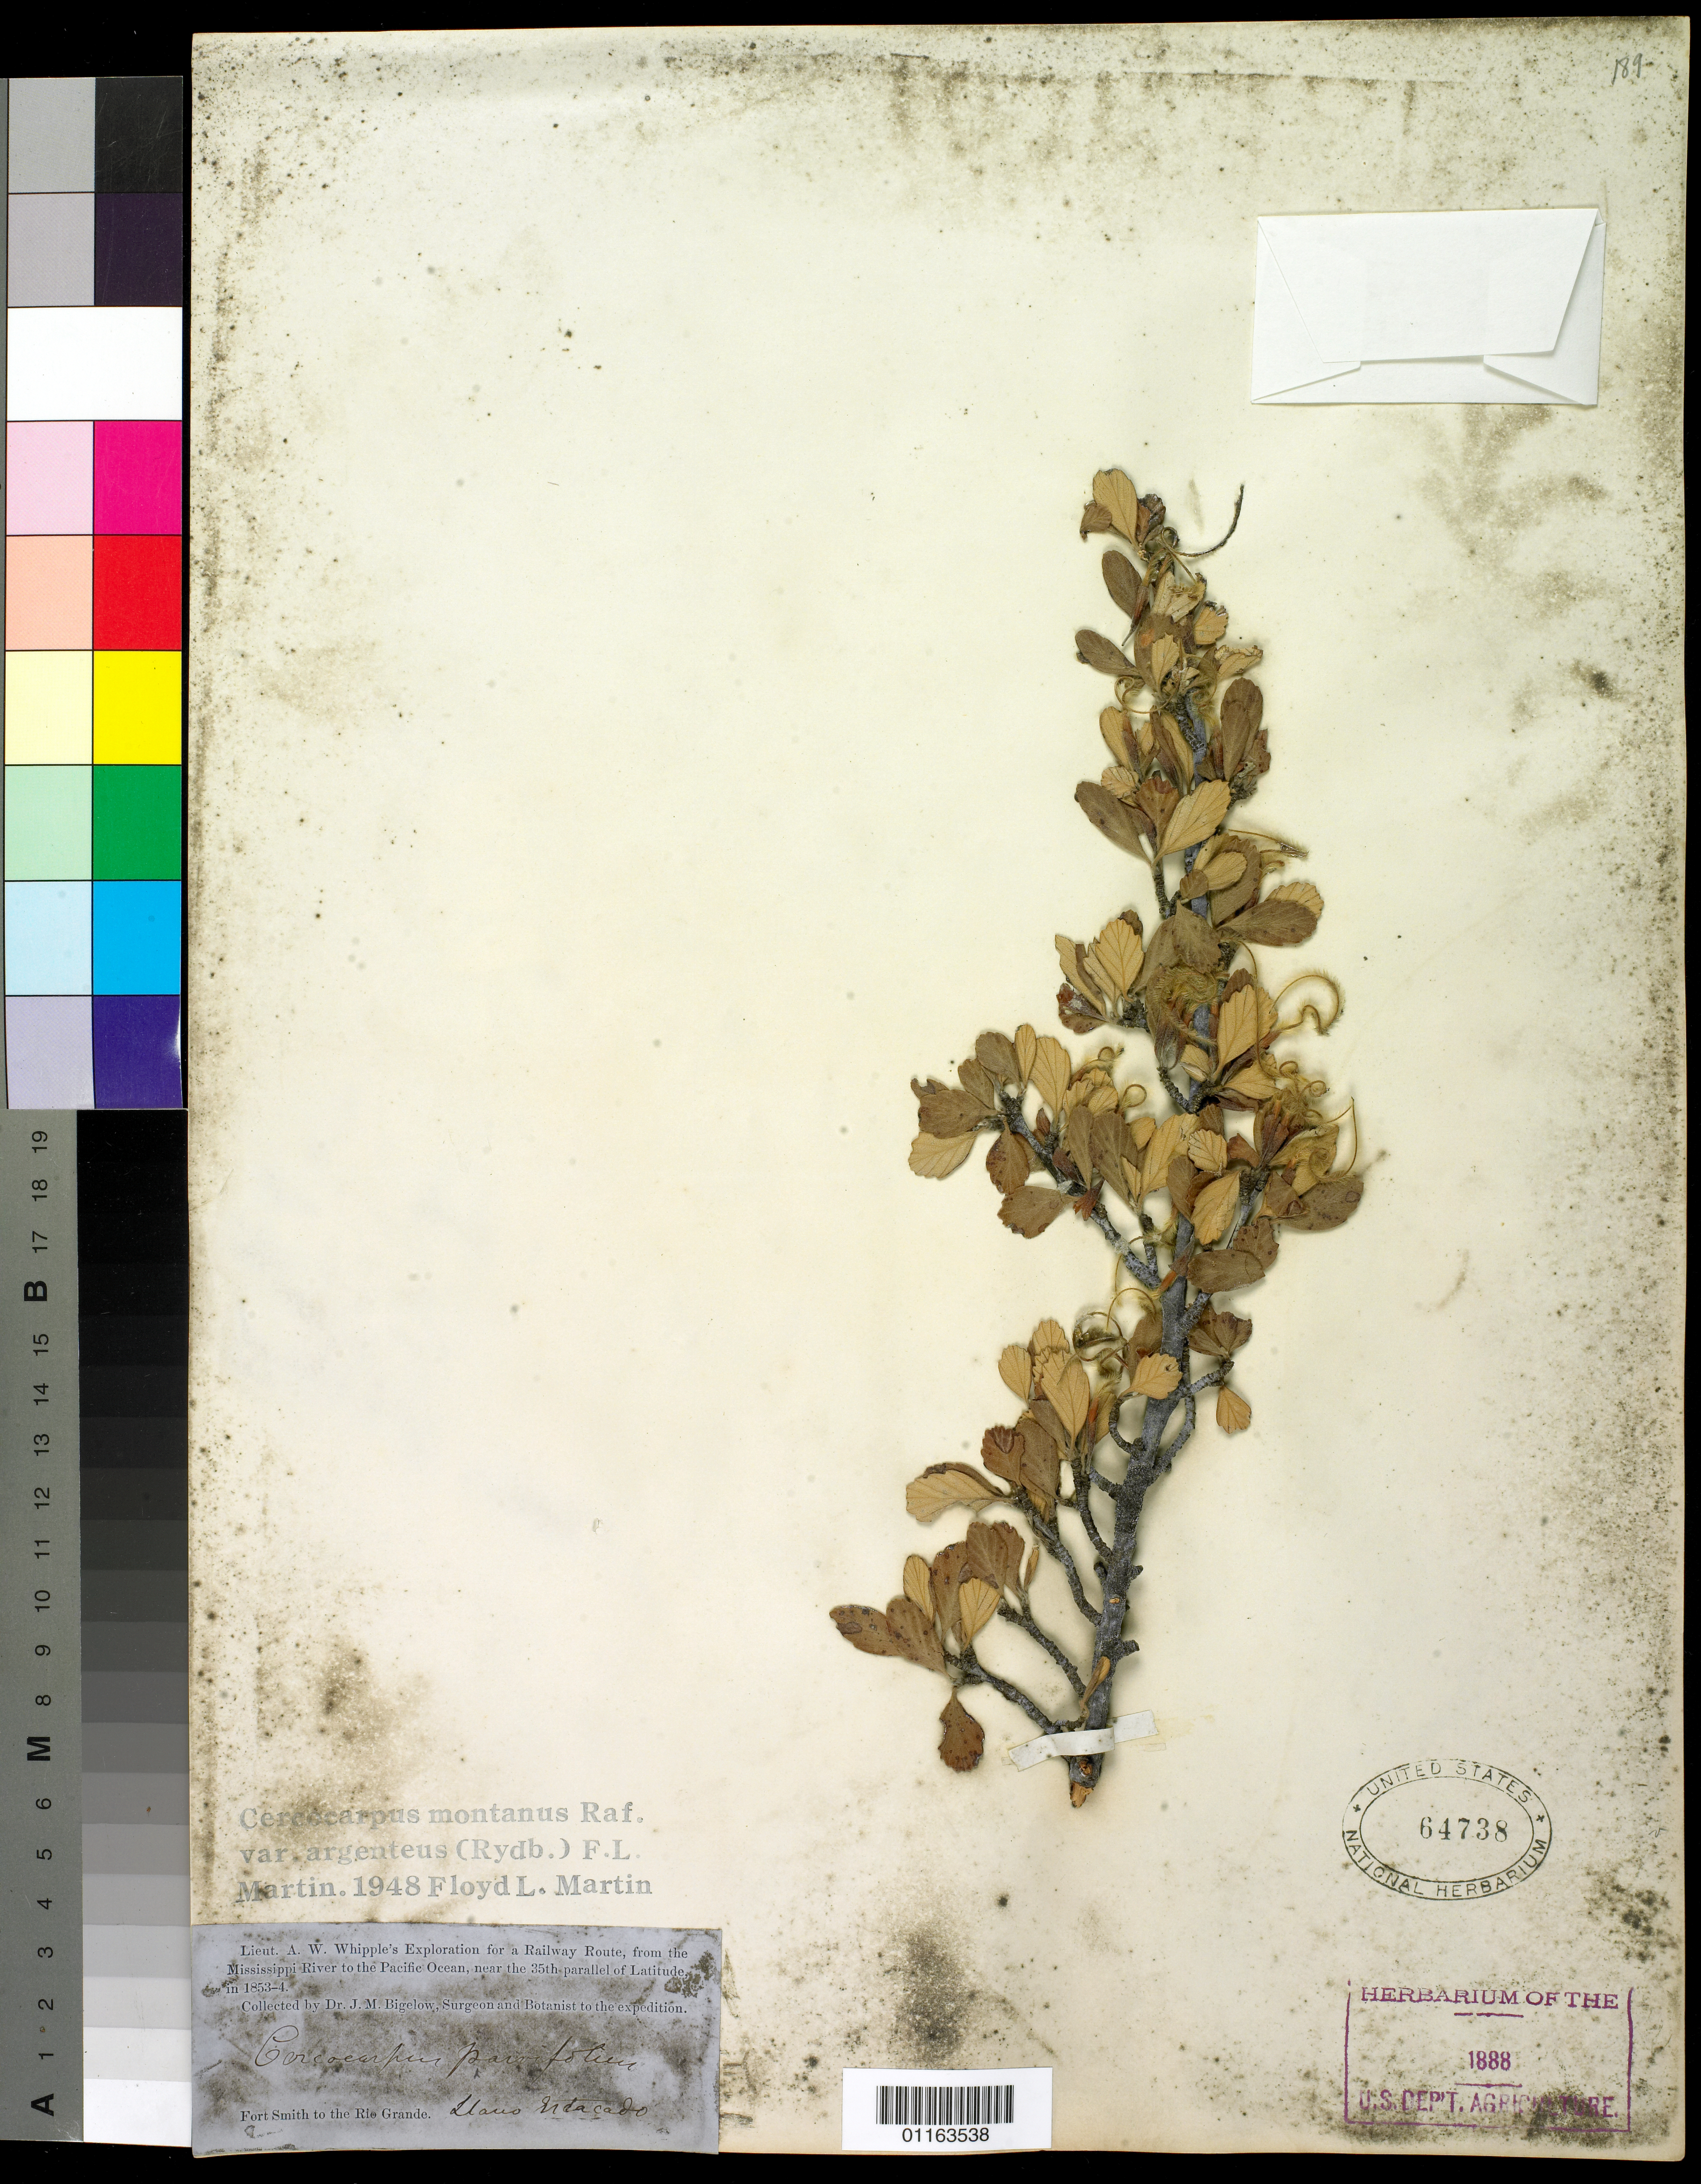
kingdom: Plantae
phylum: Tracheophyta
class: Magnoliopsida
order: Rosales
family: Rosaceae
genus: Cercocarpus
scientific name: Cercocarpus montanus var. argenteus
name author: (Rydb.) F.L. Martin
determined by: Martin, F. L.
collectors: J. M. Bigelow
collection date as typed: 1853 to -- --- 1854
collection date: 1853/1854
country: United States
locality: Fort Smith to the Rio Grande, Llano Estacado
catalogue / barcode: US 64738